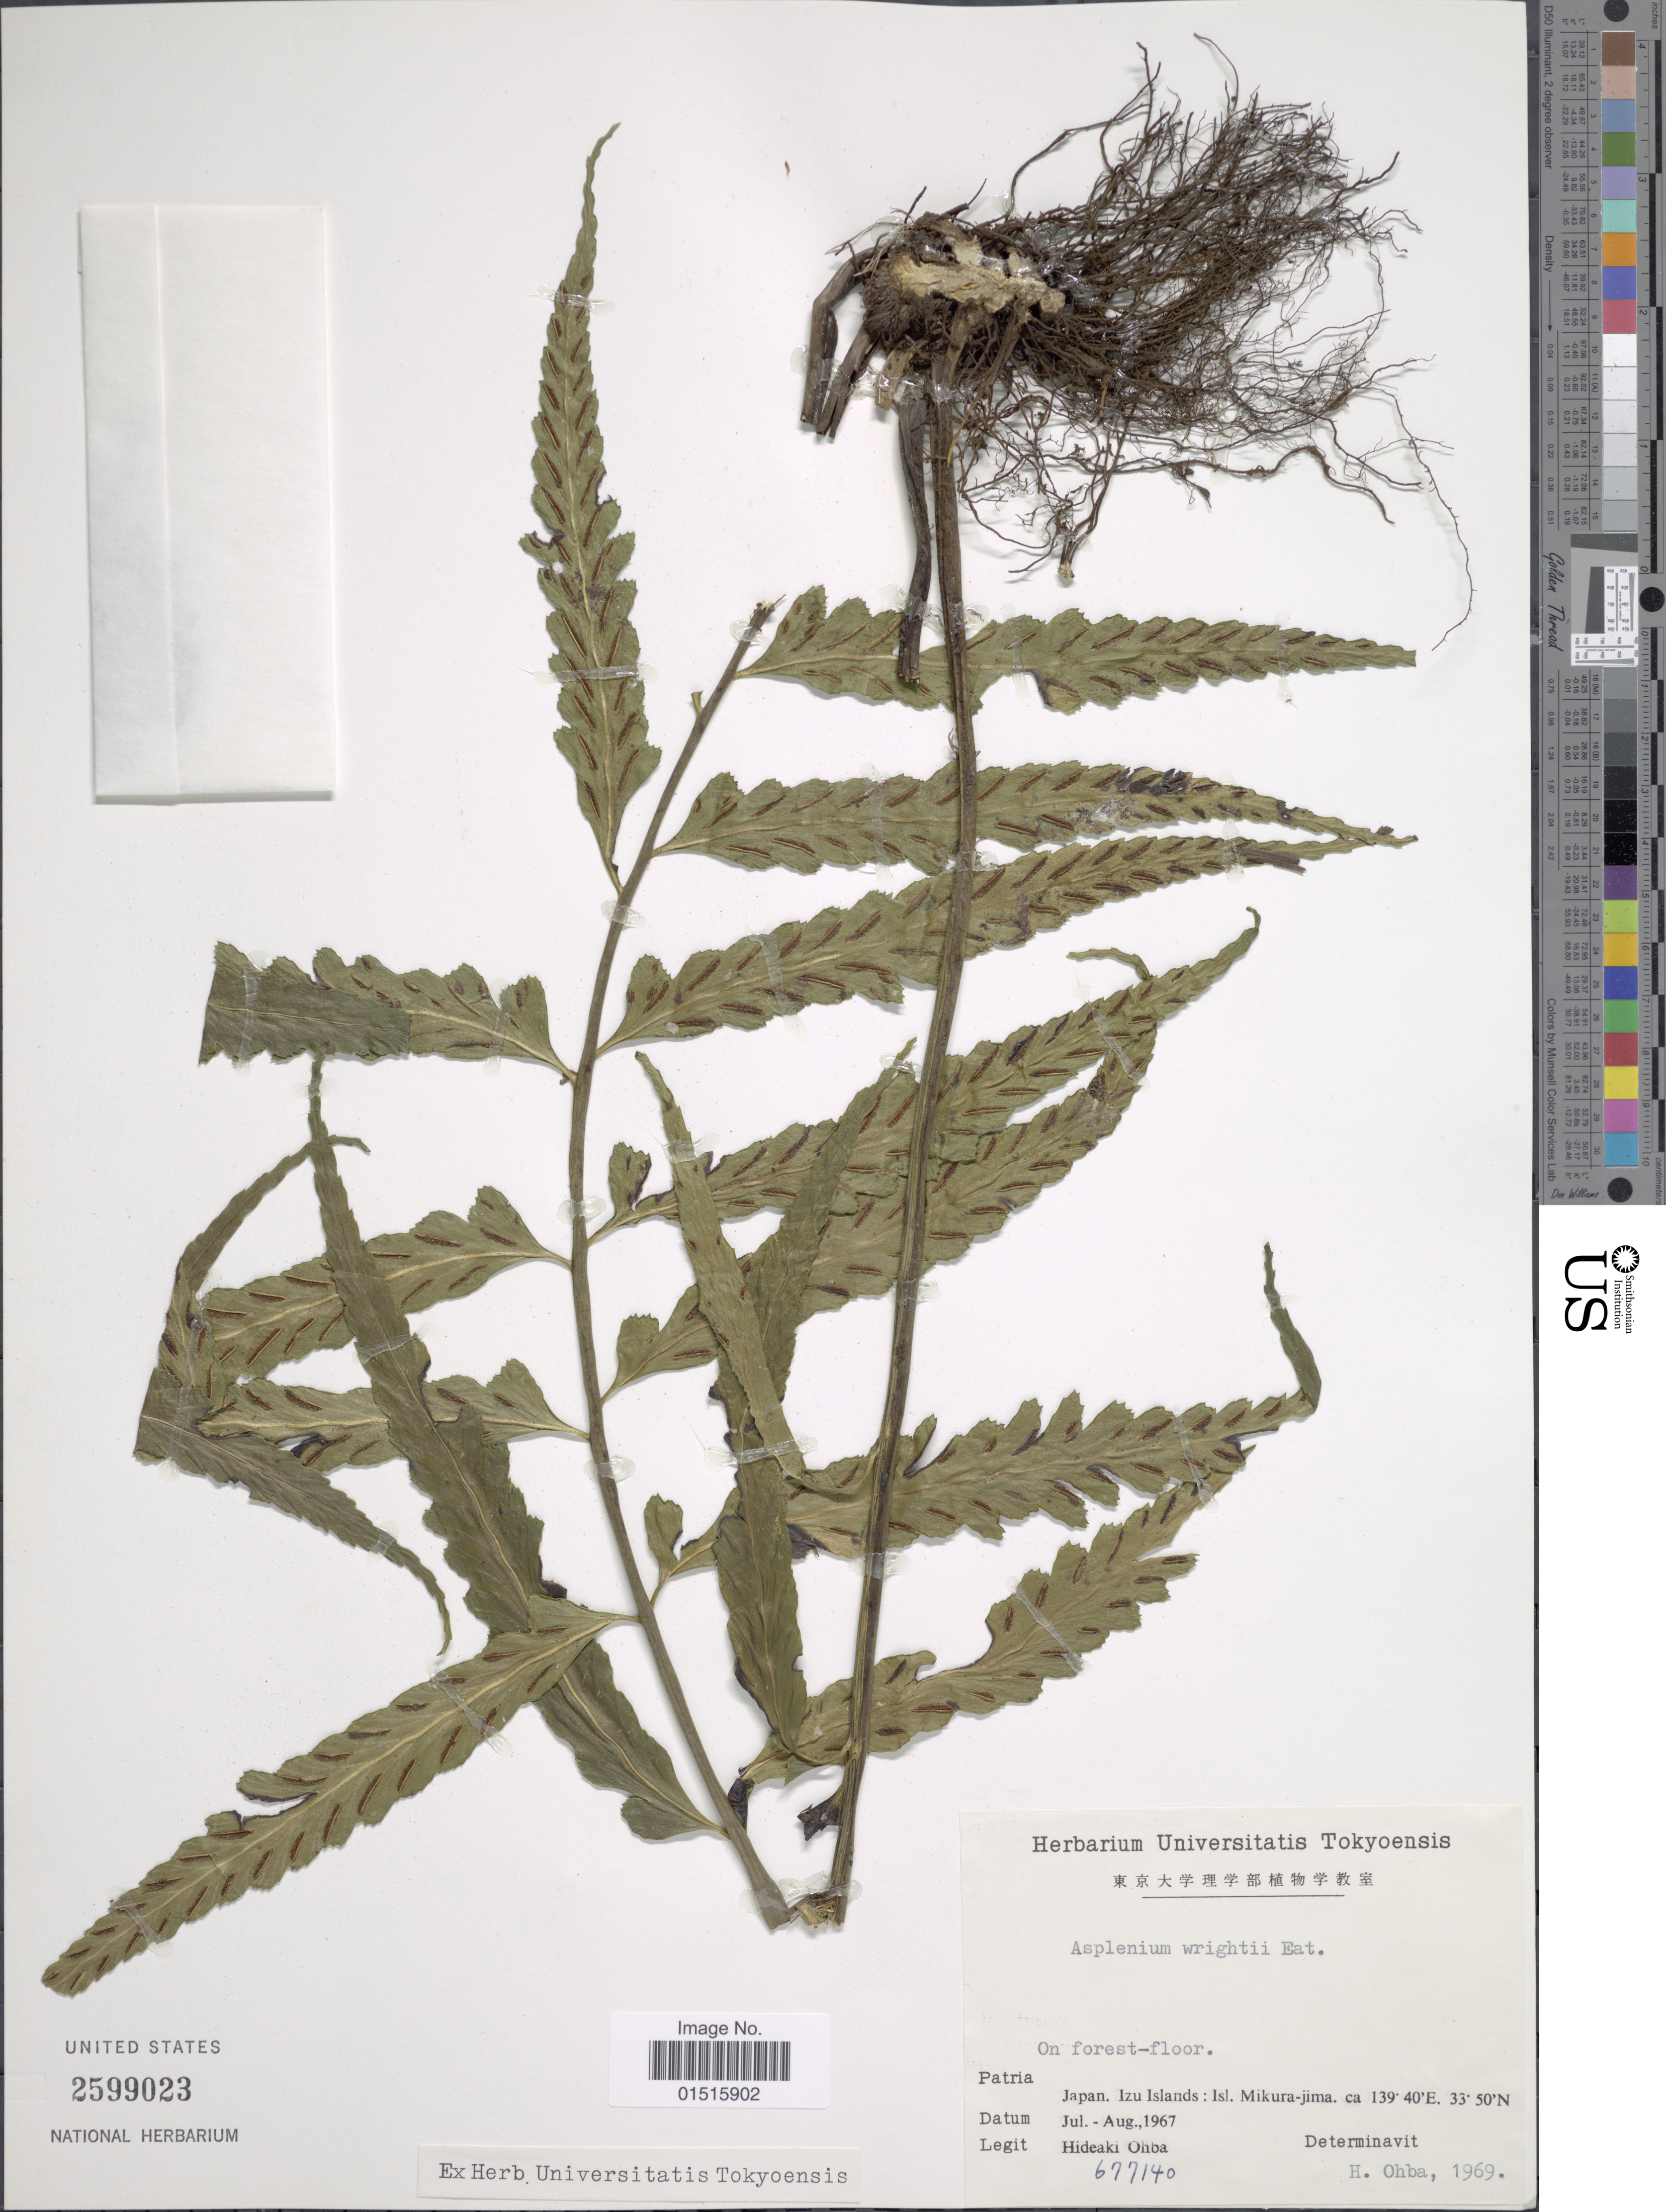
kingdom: Plantae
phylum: Tracheophyta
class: Polypodiopsida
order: Polypodiales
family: Aspleniaceae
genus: Asplenium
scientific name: Asplenium wrightii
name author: D.C. Eaton ex Hook.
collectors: H. Ohba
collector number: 677140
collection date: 1967-07/1967-08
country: Japan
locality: Izu Islands: Isl. Mikura-jima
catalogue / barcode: US 2599023